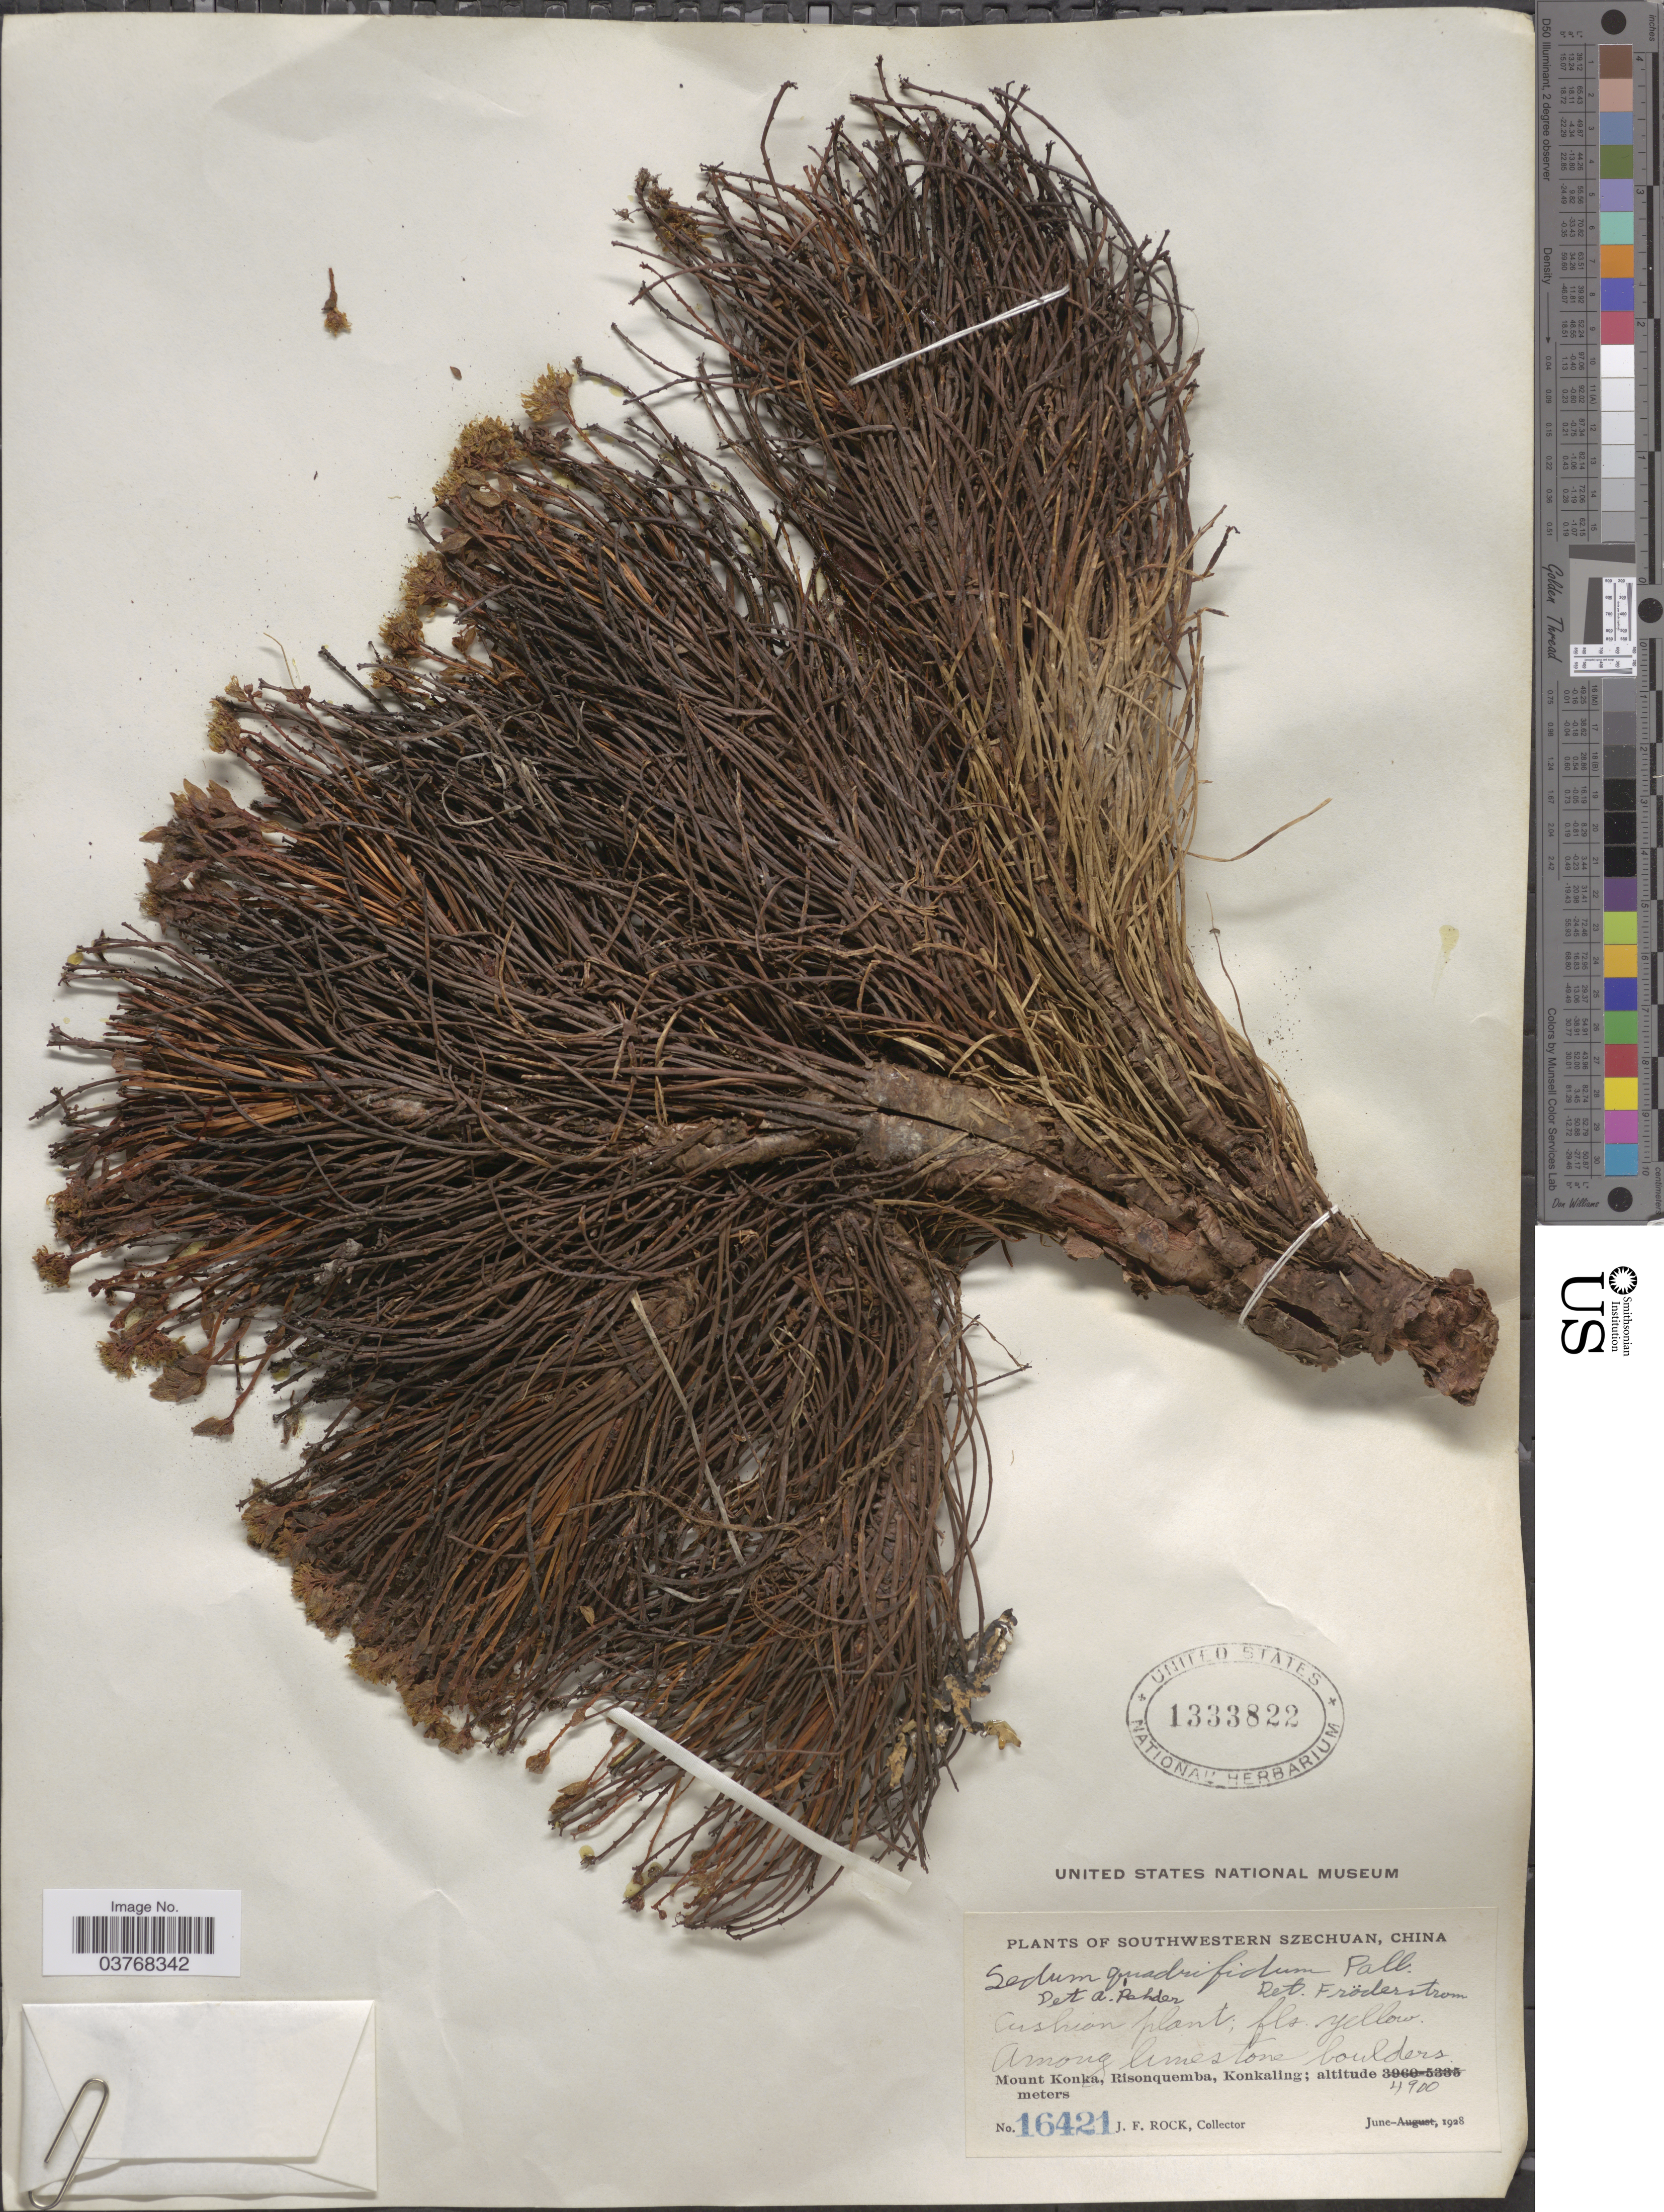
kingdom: Plantae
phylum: Tracheophyta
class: Magnoliopsida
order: Saxifragales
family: Crassulaceae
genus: Rhodiola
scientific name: Rhodiola quadrifida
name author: (Pall.) Fisch. & C.A. Mey.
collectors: J. Rock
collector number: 16421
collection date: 1928-06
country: China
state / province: Sichuan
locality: Southwestern Szechuan. Among limestone boulders. Mount Konka, Risonquemba, Konkaling.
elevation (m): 4900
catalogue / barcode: US 1333822